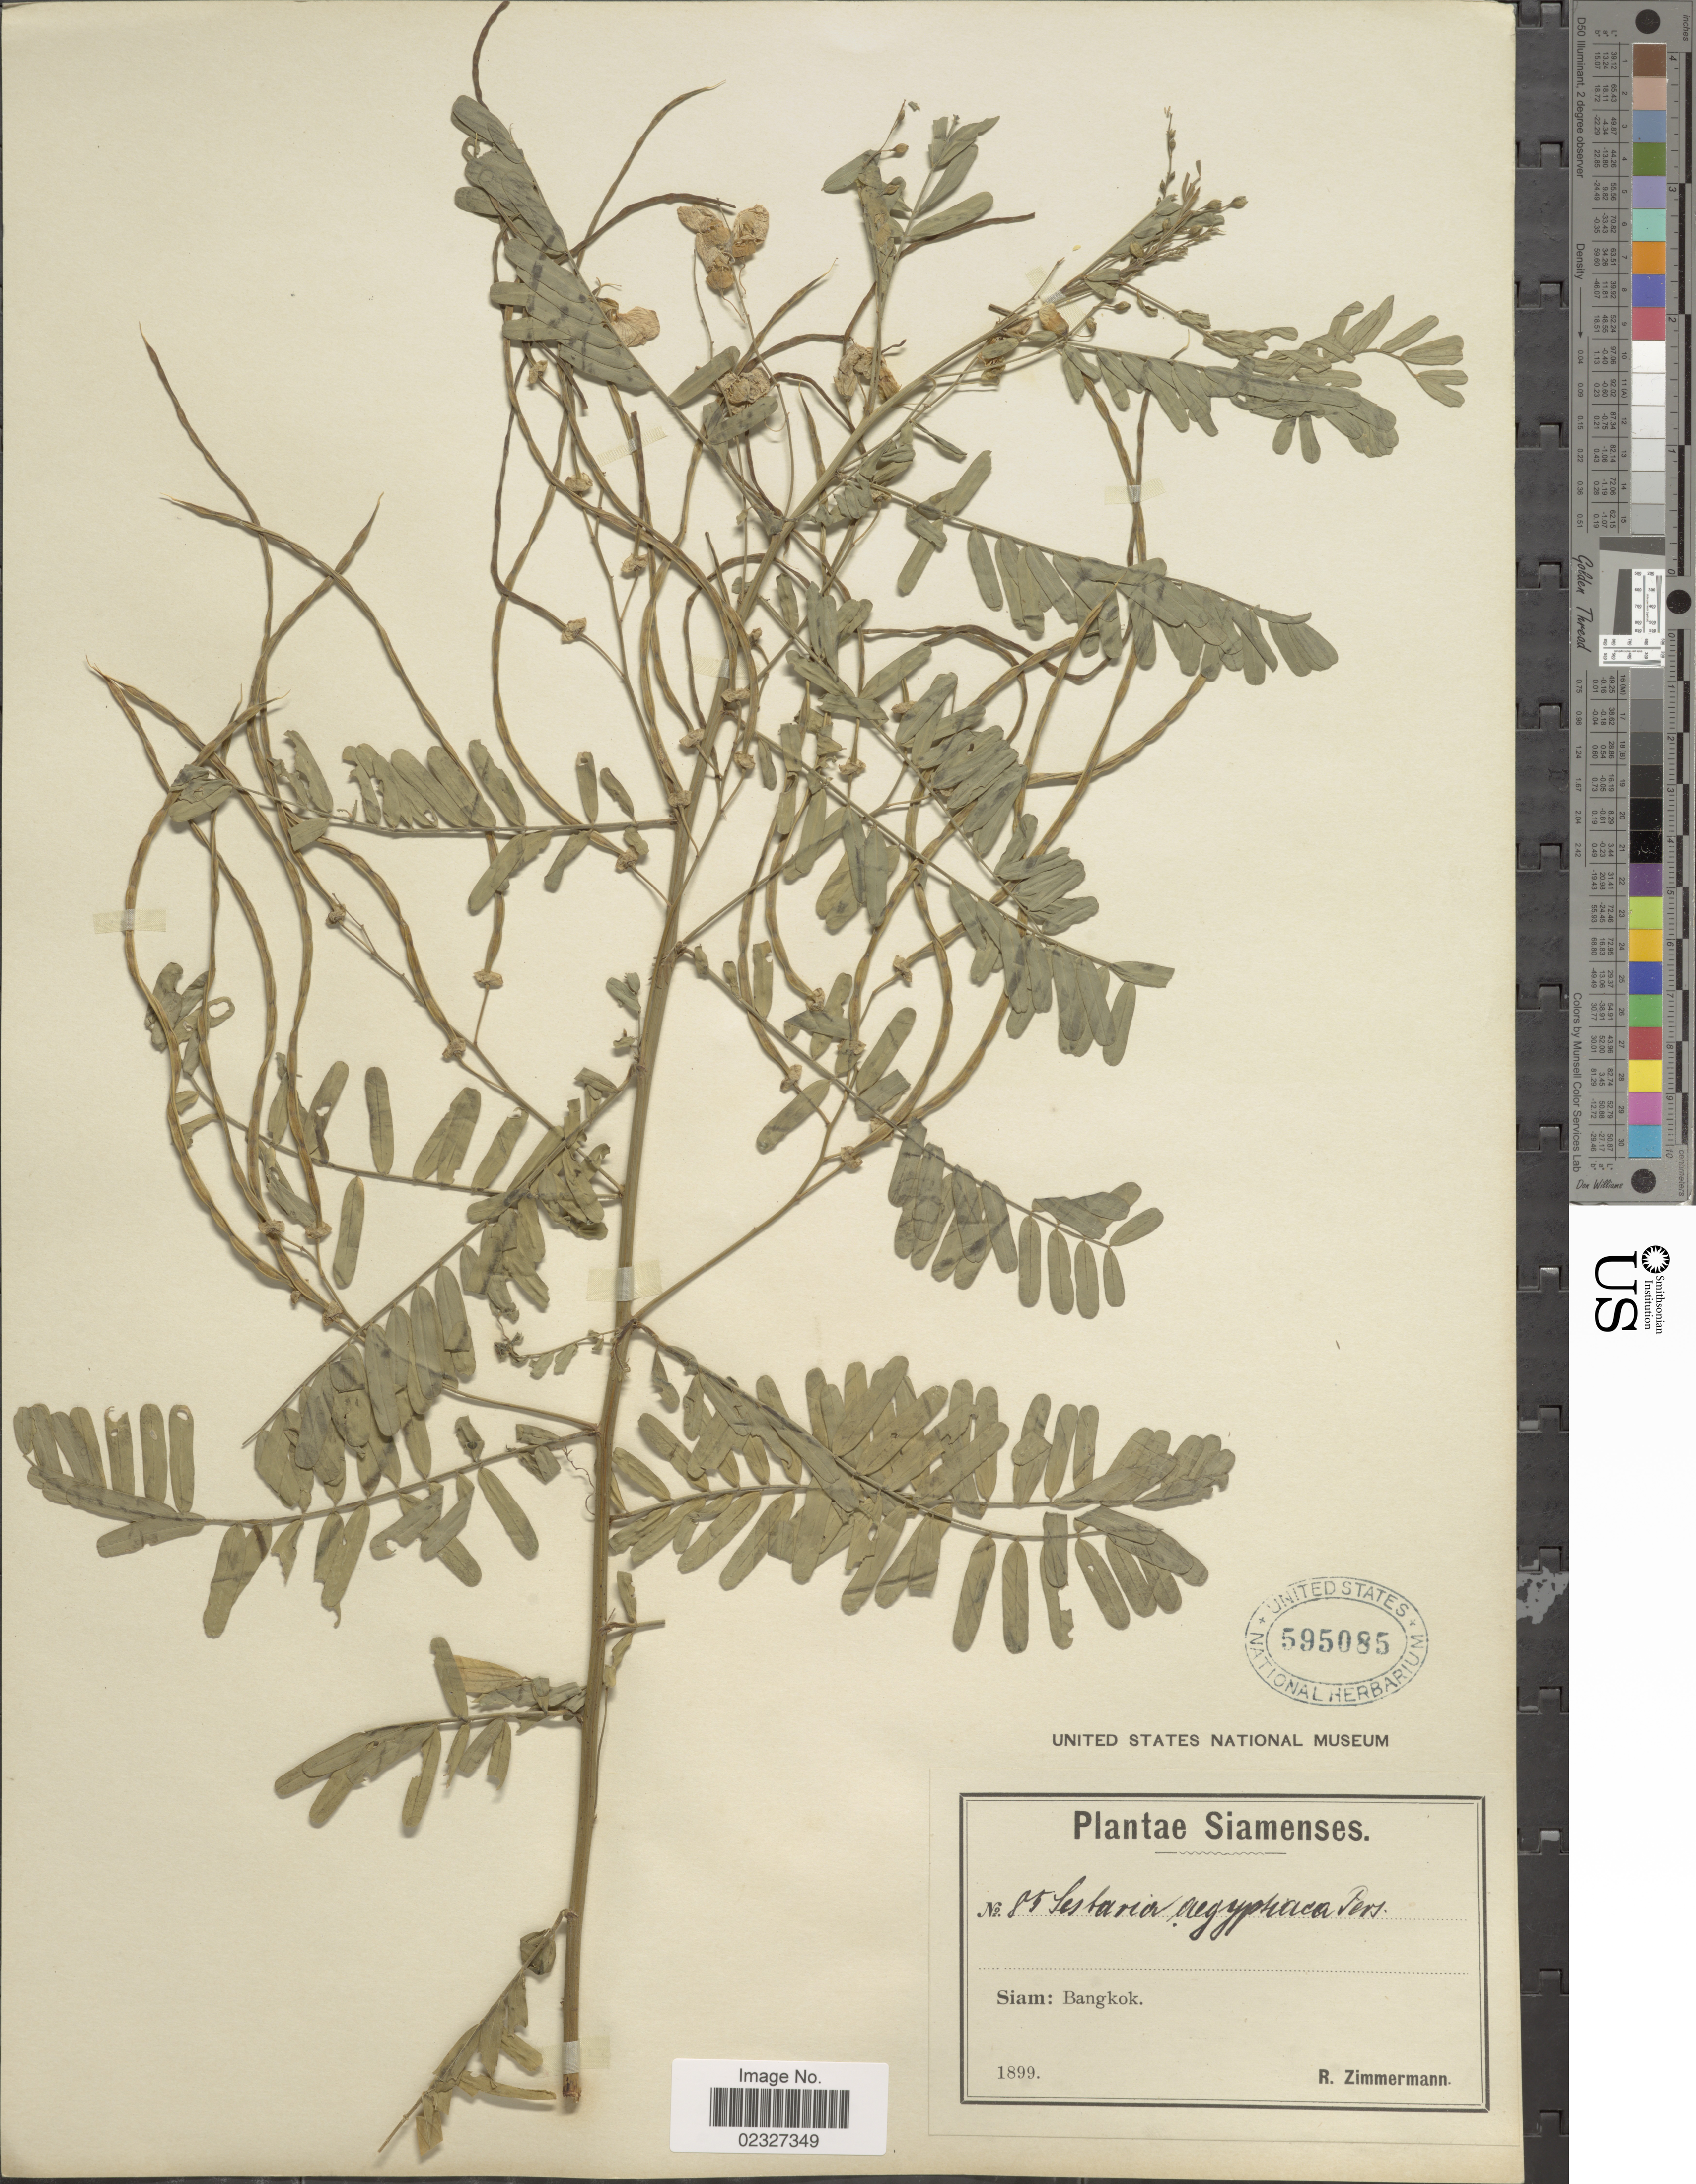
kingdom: Plantae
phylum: Tracheophyta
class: Magnoliopsida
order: Fabales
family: Fabaceae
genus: Sesbania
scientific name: Sesbania sesban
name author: (L.) Merr.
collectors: R. Zimmermann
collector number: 85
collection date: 1899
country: Thailand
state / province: Bangkok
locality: Siam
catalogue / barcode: US 595085